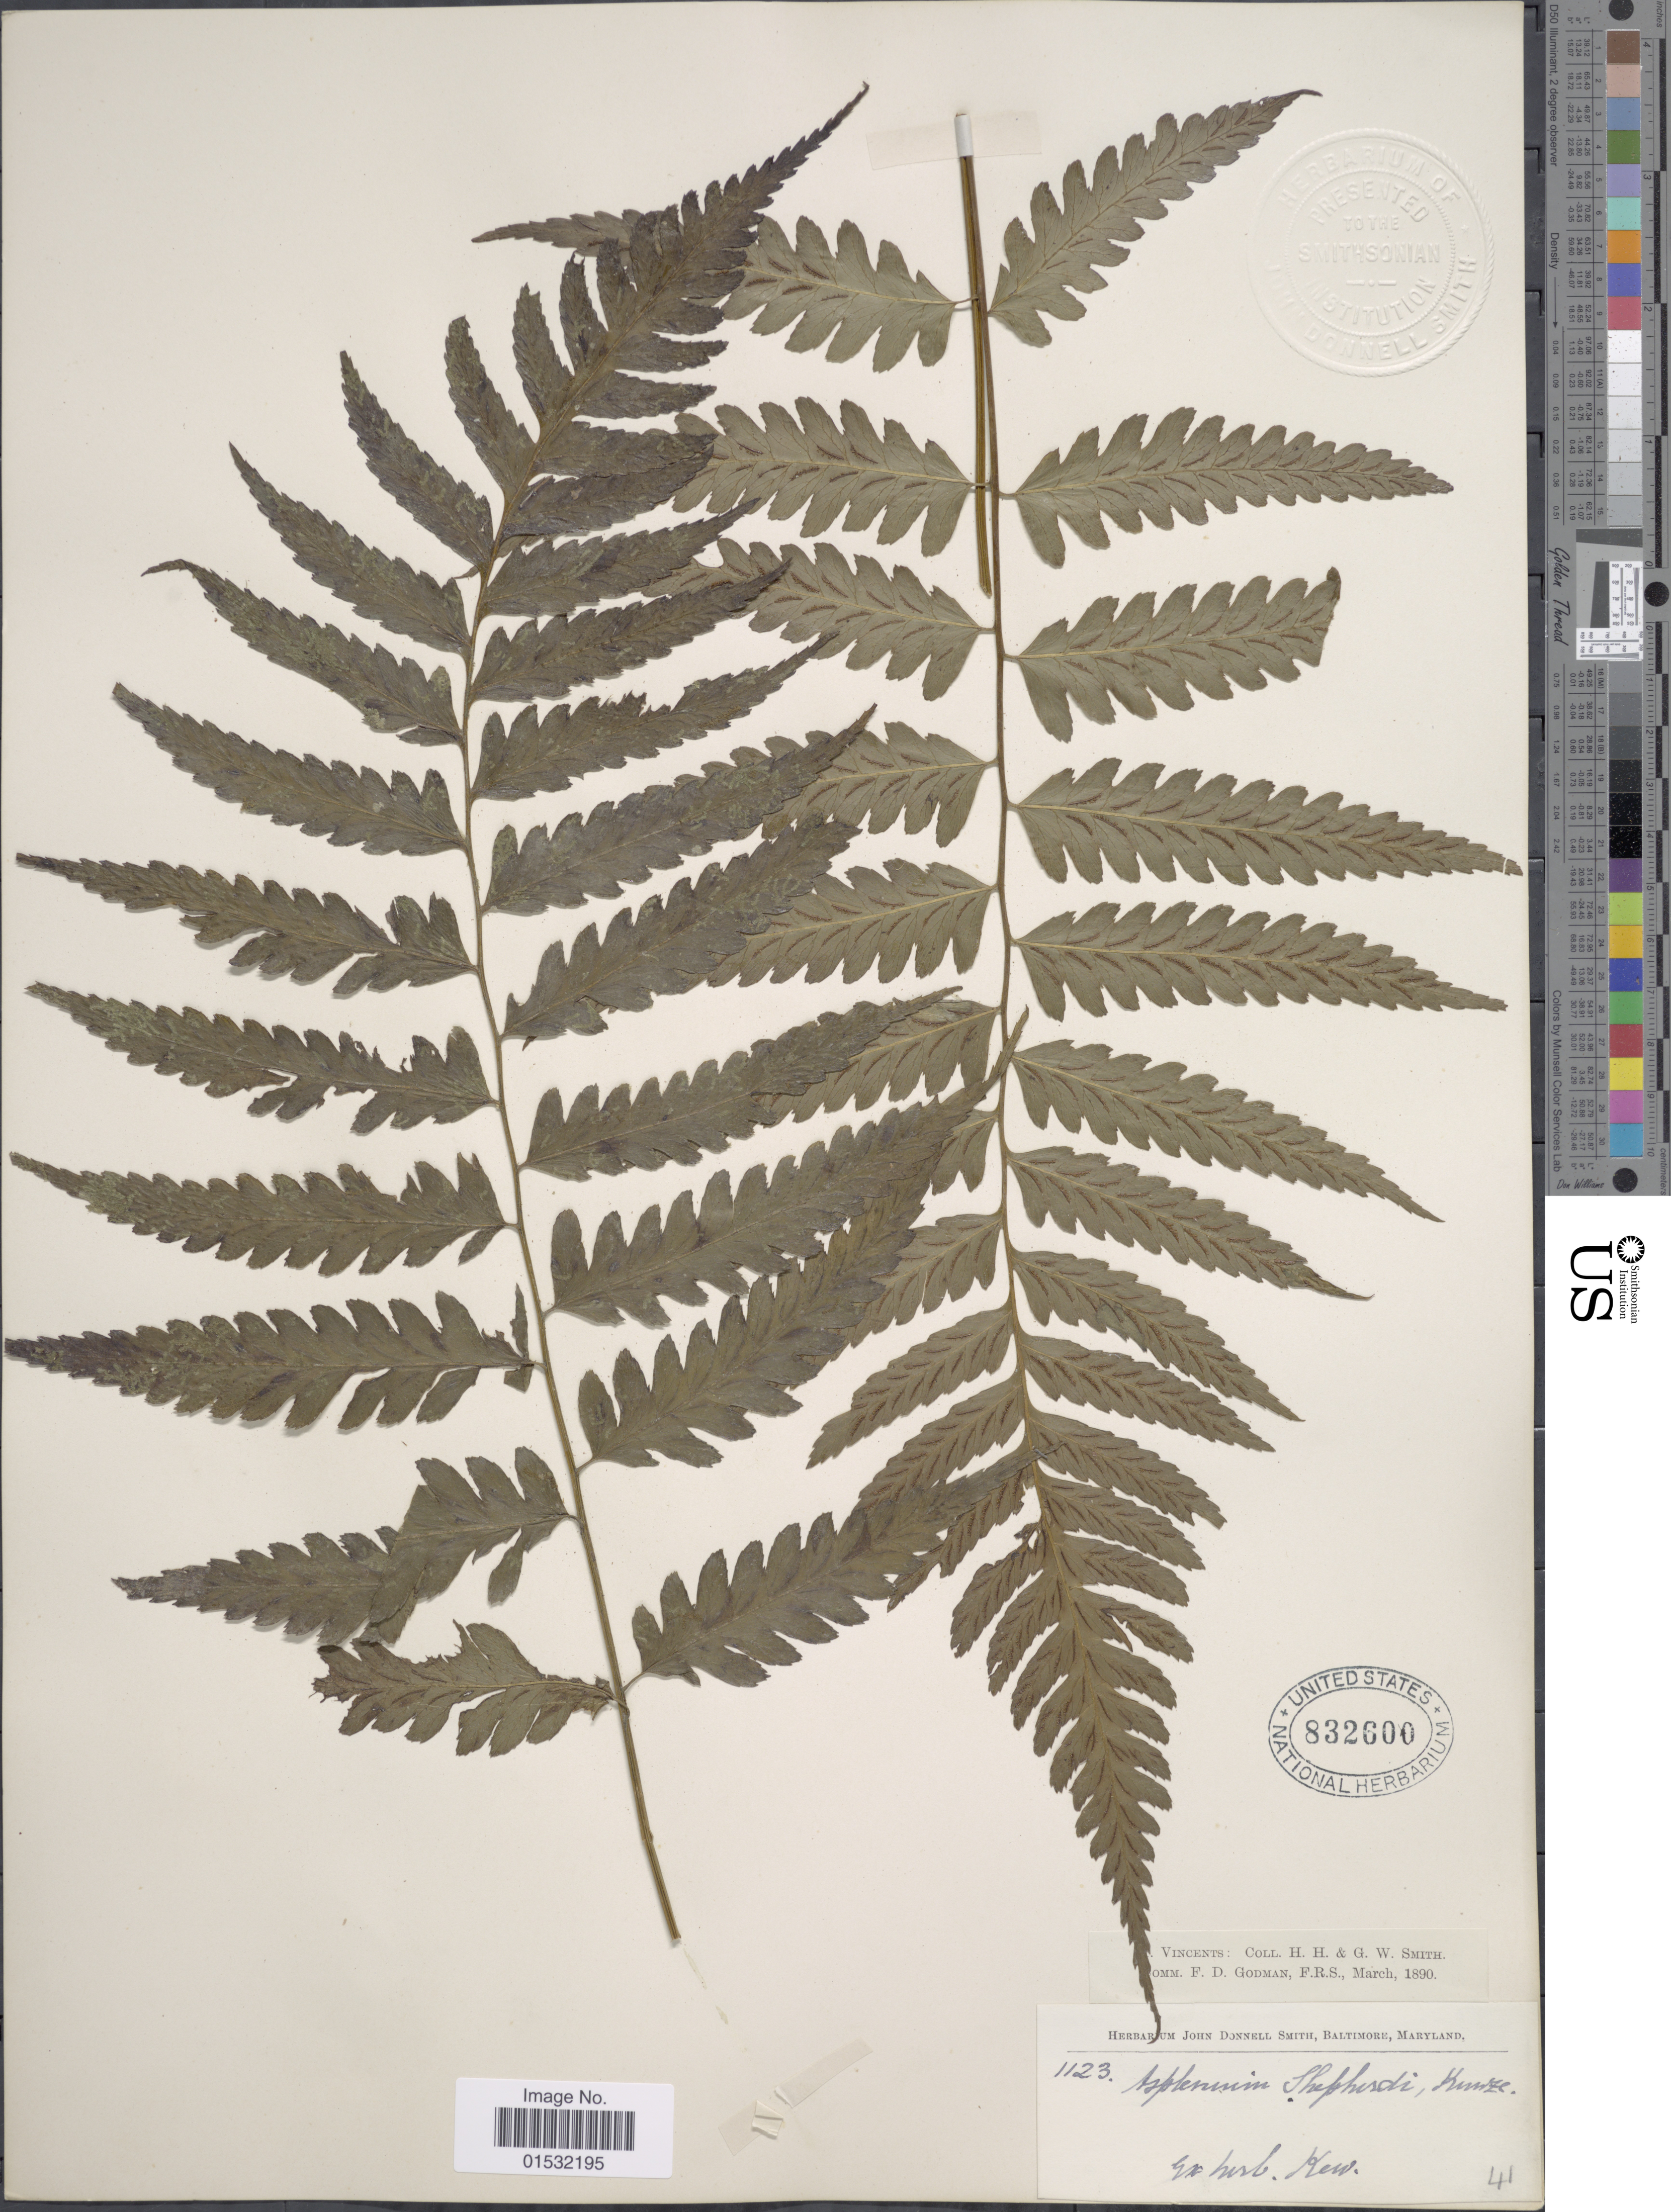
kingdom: Plantae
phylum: Tracheophyta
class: Polypodiopsida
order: Polypodiales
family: Athyriaceae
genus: Diplazium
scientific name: Diplazium cristatum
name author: (Desr.) Alston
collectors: H. H. Smith & G. Smith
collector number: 1123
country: St. Vincent - Grenadines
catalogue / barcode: US 832600